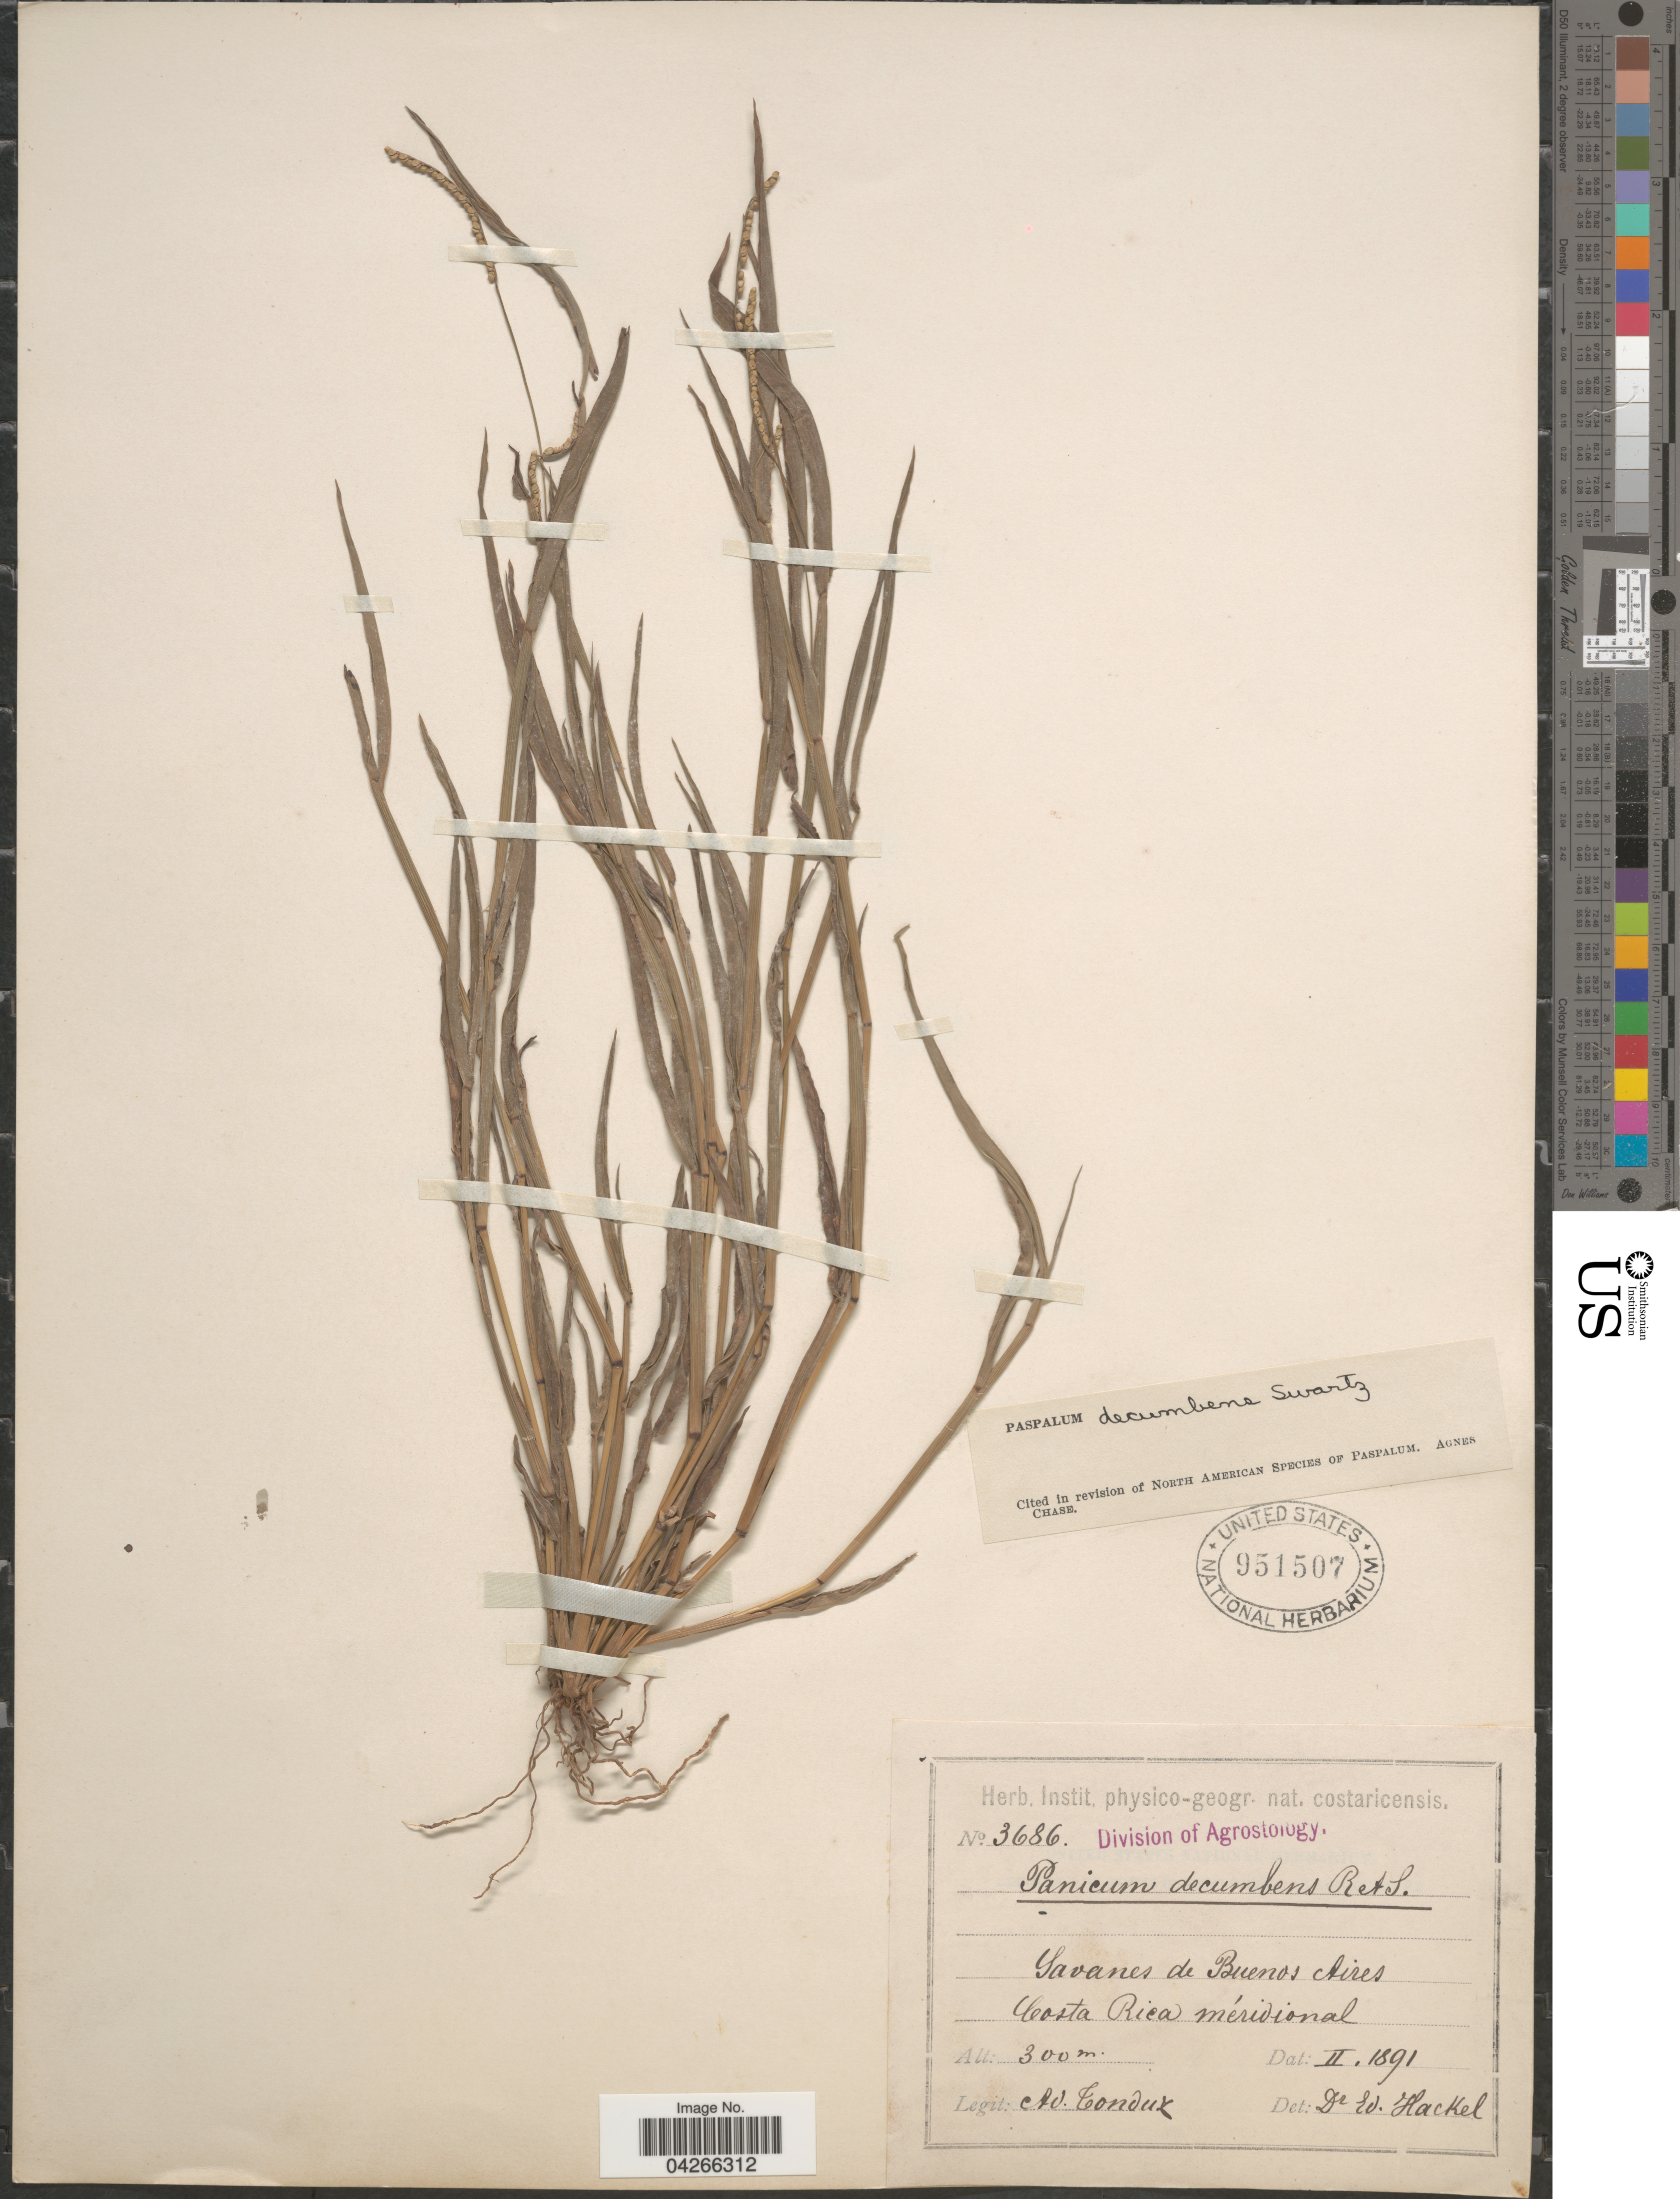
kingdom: Plantae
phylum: Tracheophyta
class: Liliopsida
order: Poales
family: Poaceae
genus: Paspalum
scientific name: Paspalum decumbens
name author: Sw.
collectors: A. Tonduz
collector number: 3686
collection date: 1891-02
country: Costa Rica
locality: Savanes de Buenos Aires. Costa Rica méridional.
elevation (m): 300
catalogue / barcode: US 951507